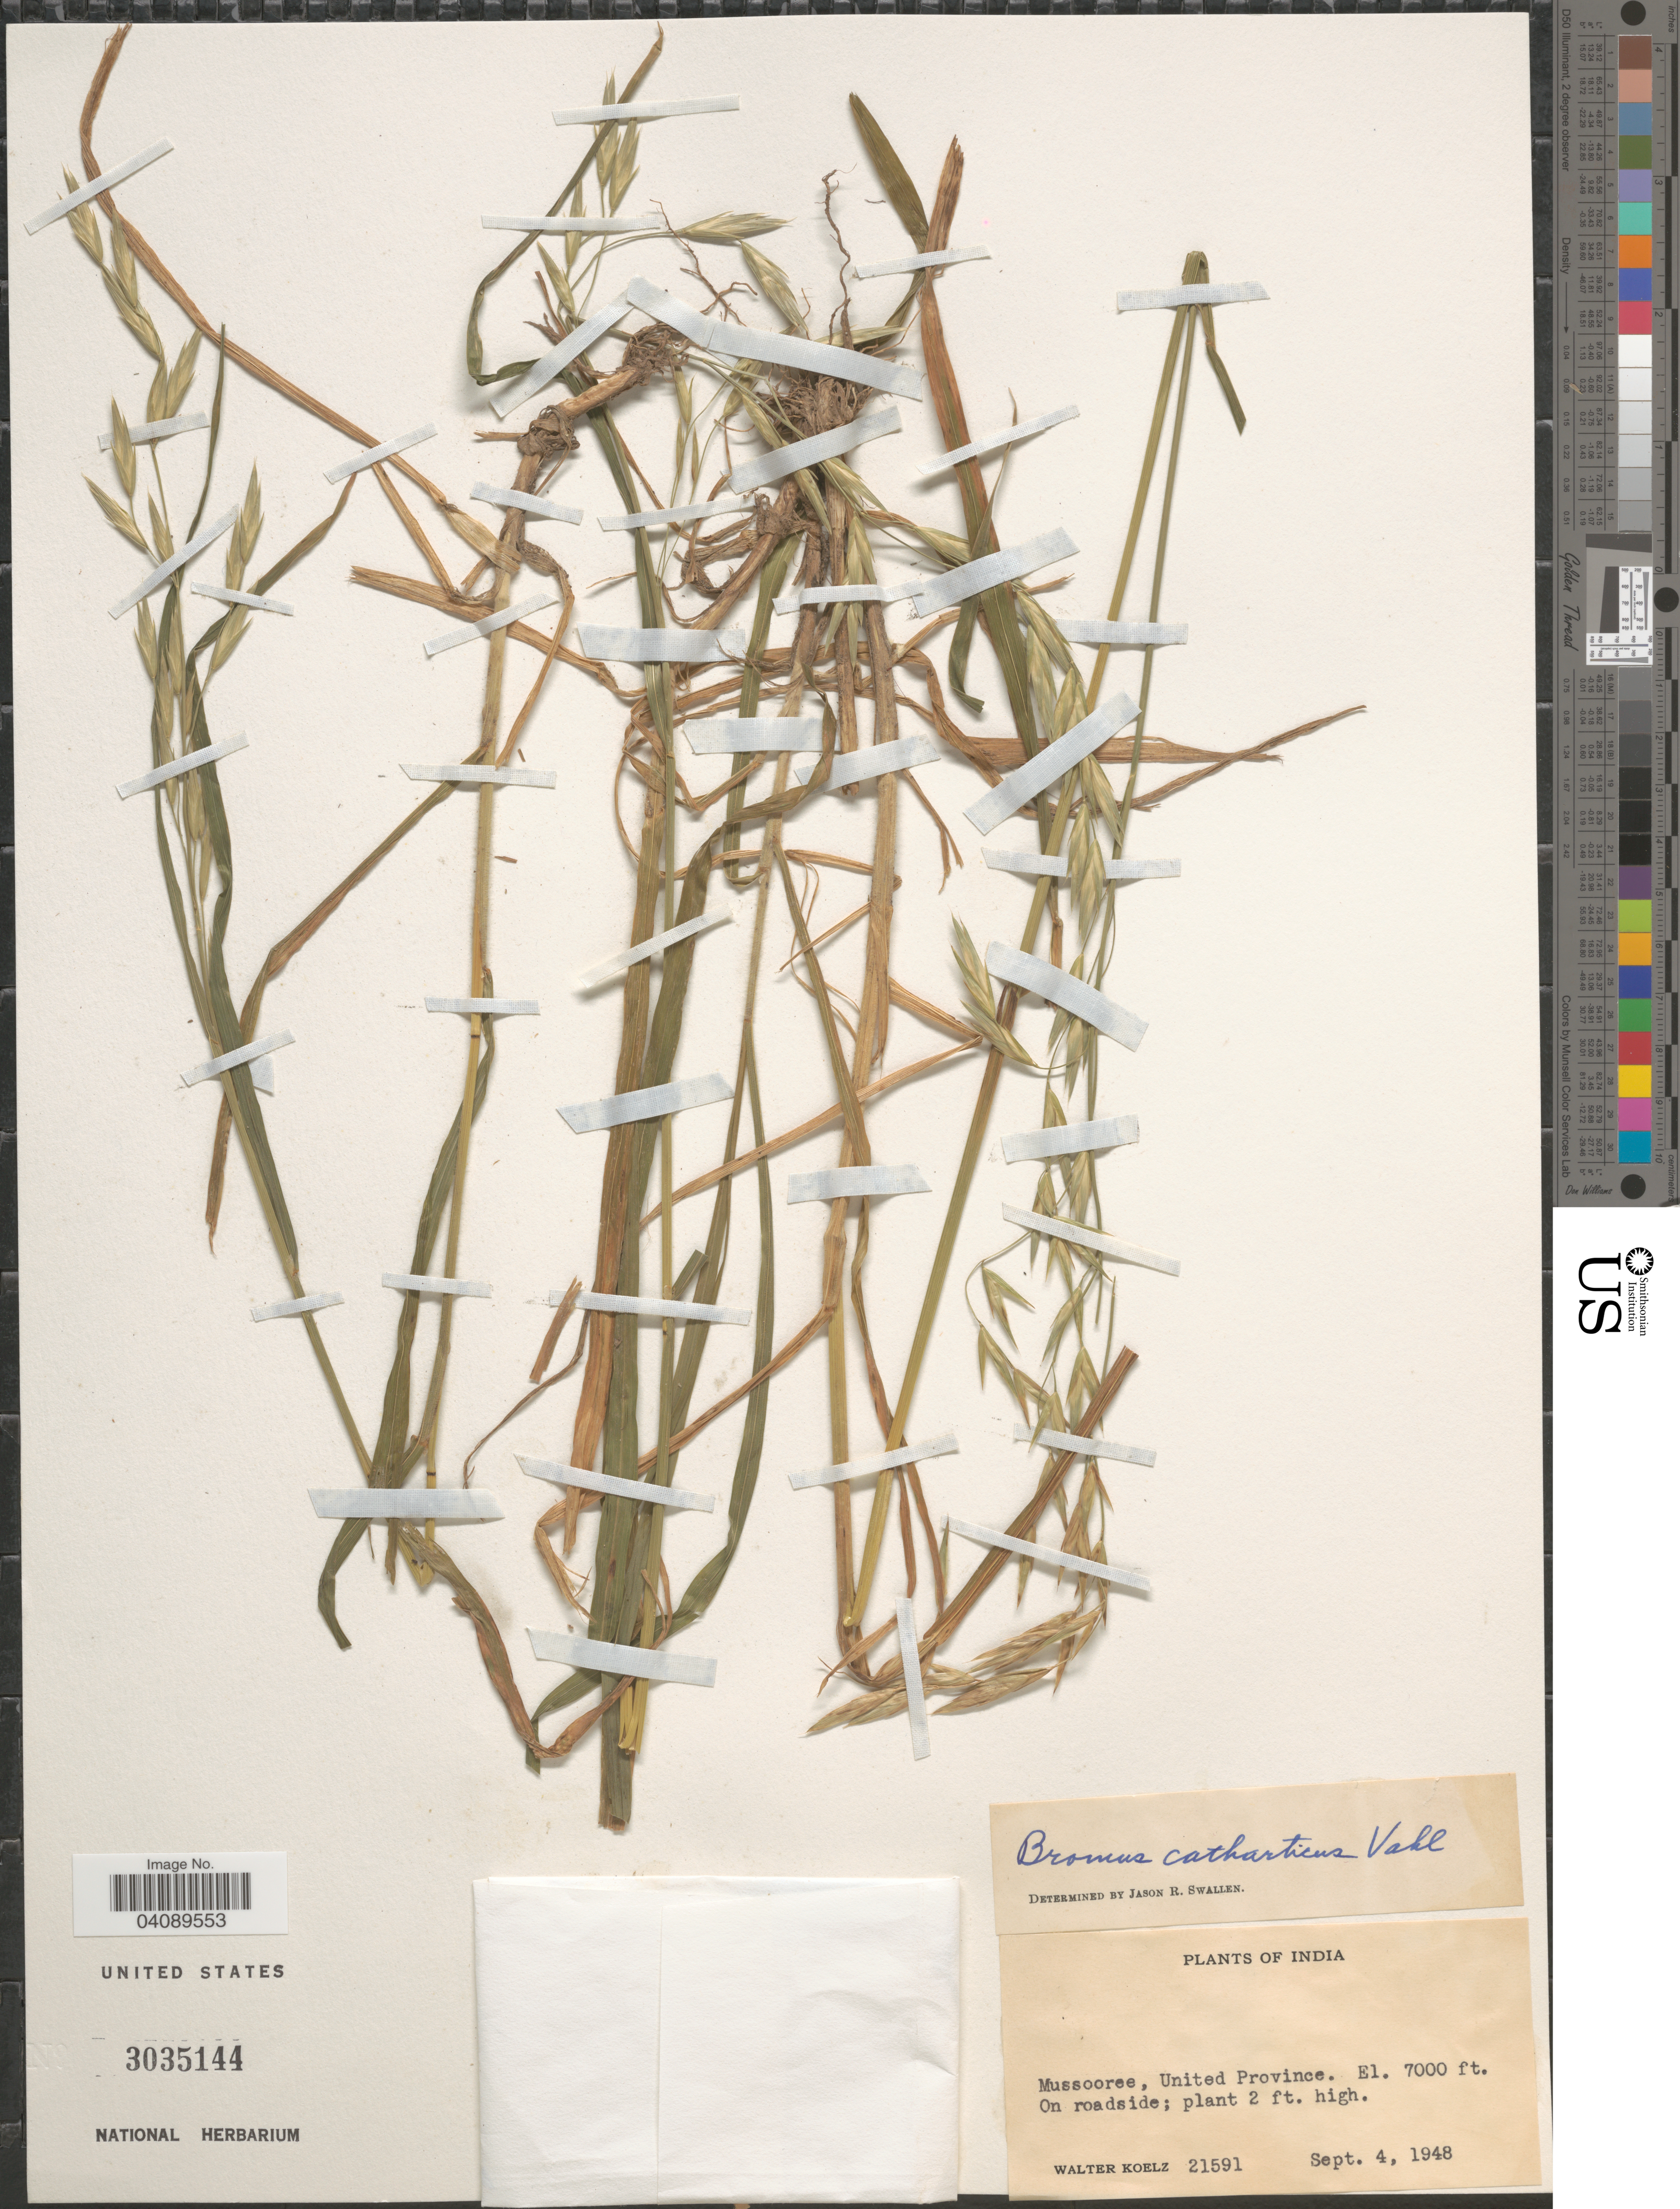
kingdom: Plantae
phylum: Tracheophyta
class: Liliopsida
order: Poales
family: Poaceae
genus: Bromus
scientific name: Bromus catharticus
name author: Vahl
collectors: W. N. Koelz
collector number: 21591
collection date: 1948-09-04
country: India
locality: Mussooree, United Province. On roadside.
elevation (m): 2134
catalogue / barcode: US 3035144